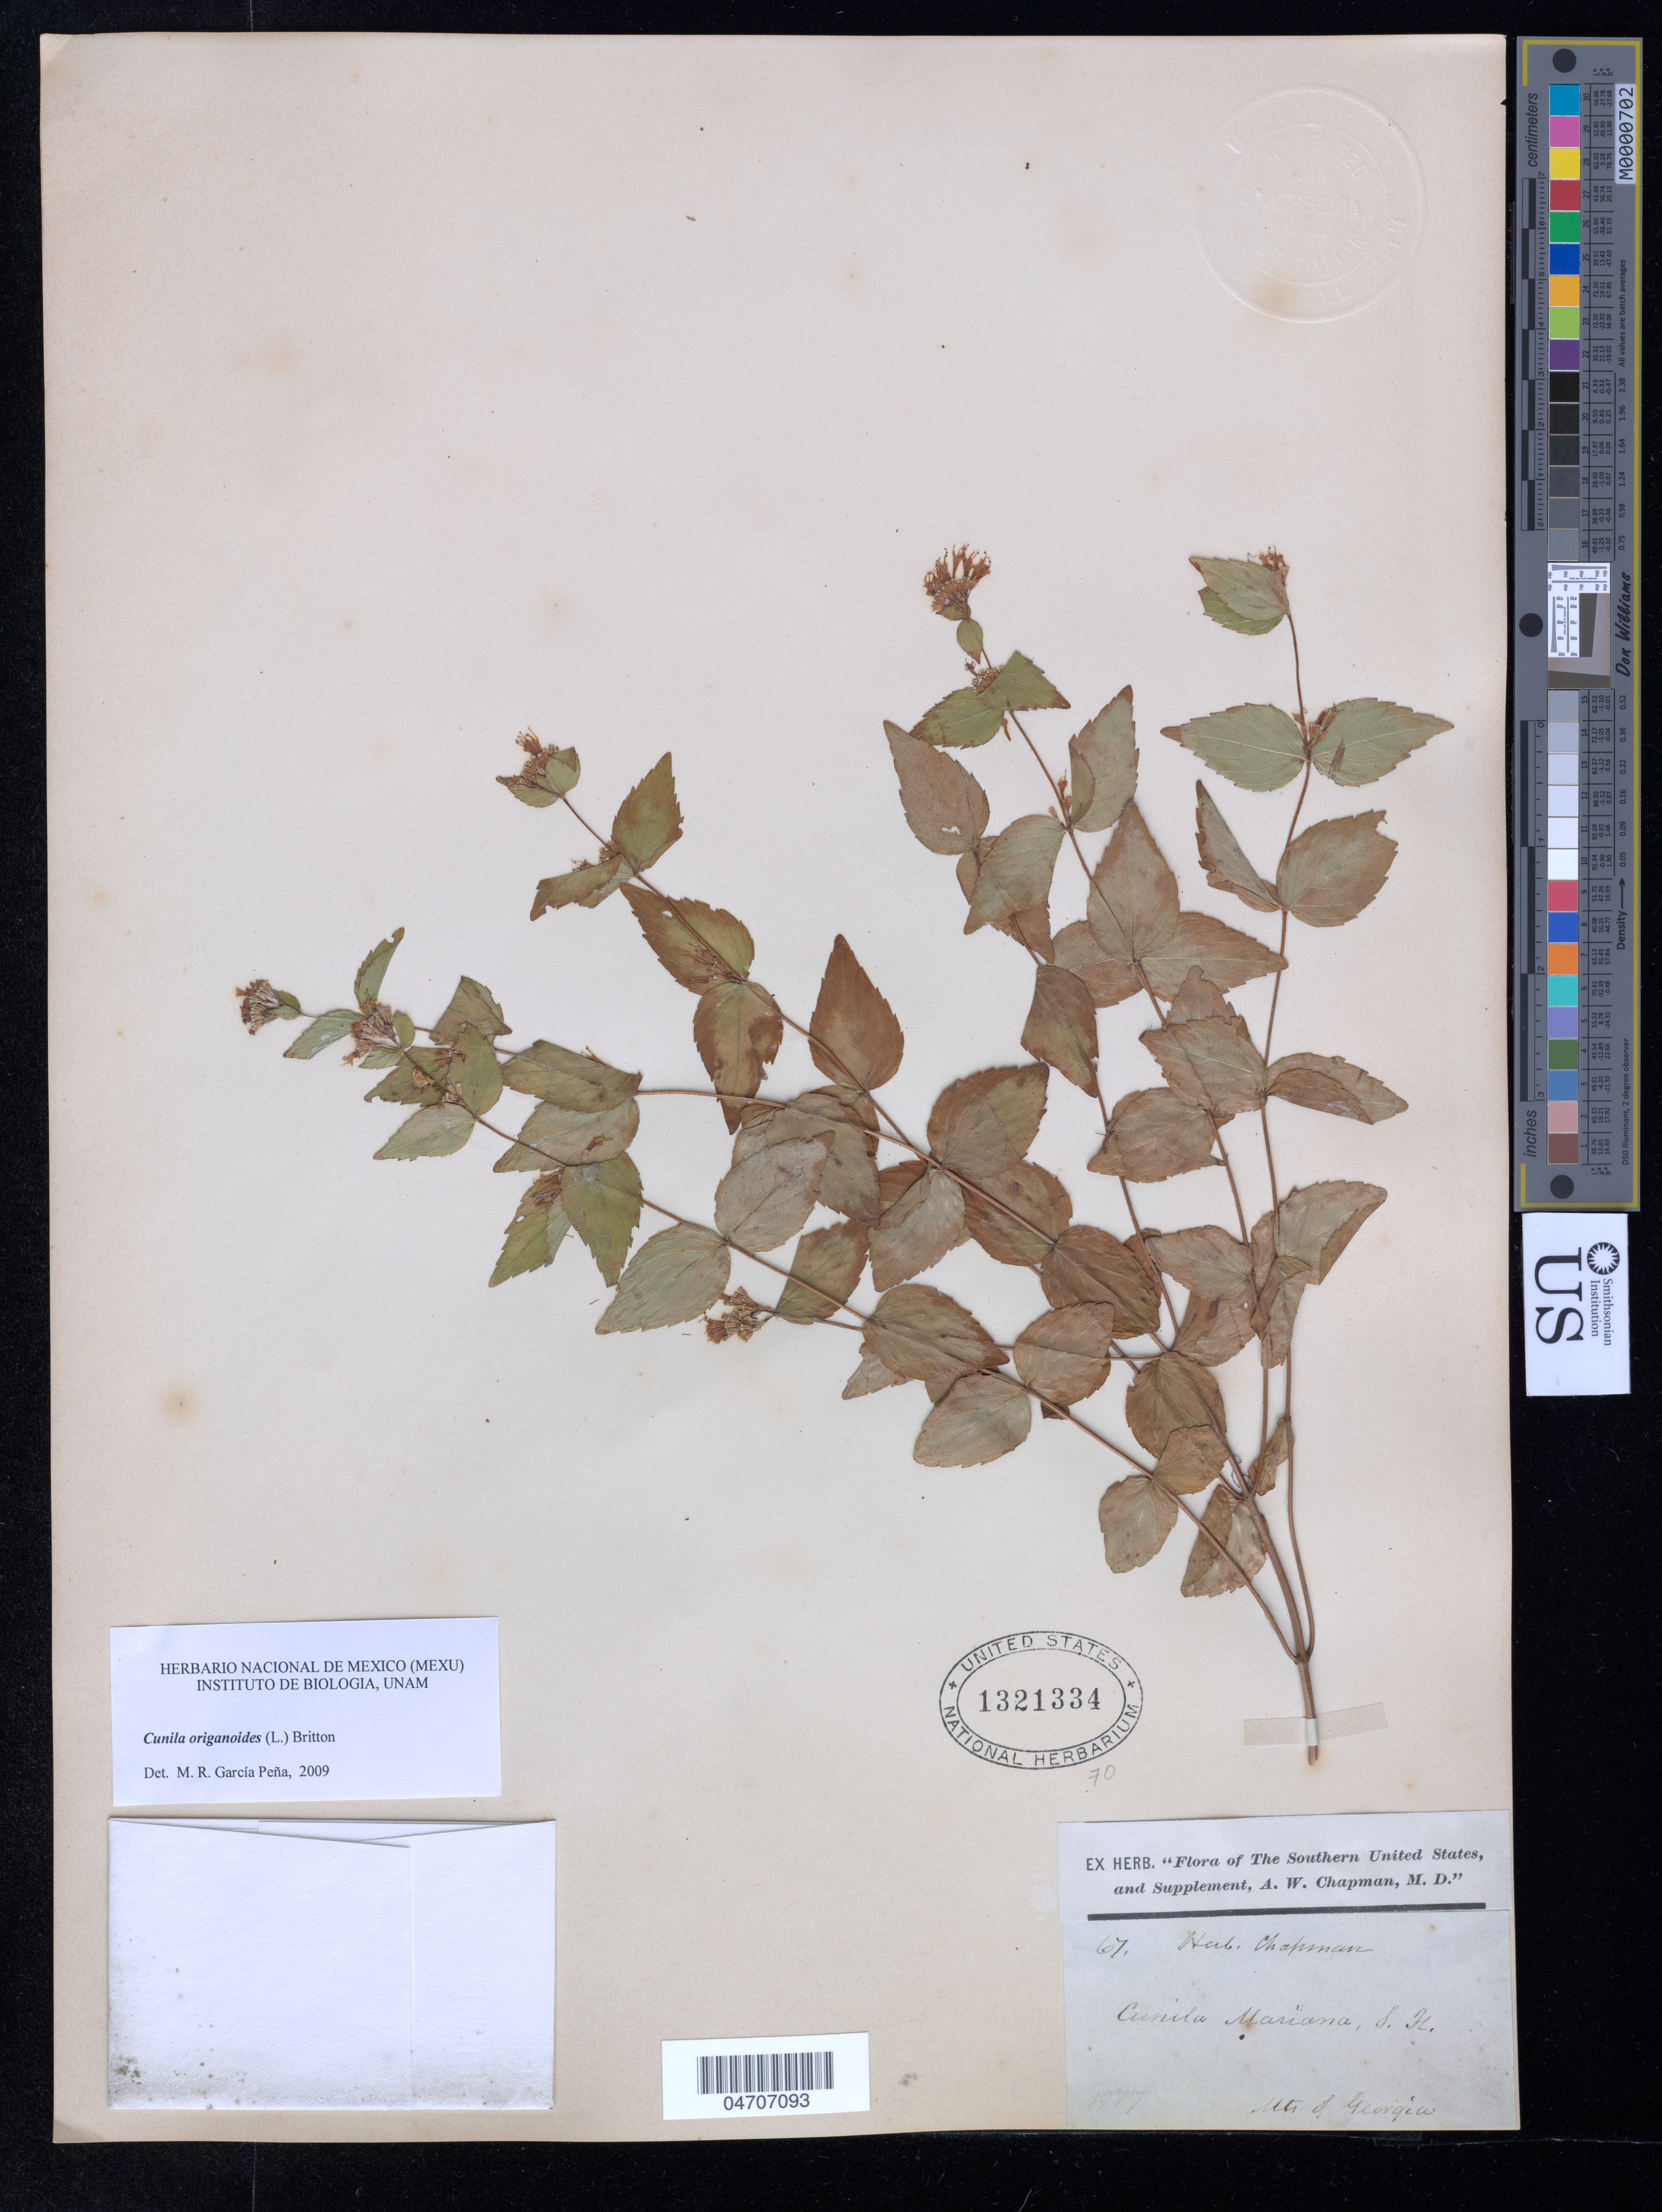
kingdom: Plantae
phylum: Tracheophyta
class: Magnoliopsida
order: Lamiales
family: Lamiaceae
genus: Cunila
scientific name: Cunila origanoides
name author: (L.) Britton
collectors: A. Chapman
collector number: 67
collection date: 1977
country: United States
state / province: Georgia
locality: The Southern United States. Mts of Georgia.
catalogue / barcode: US 1321334